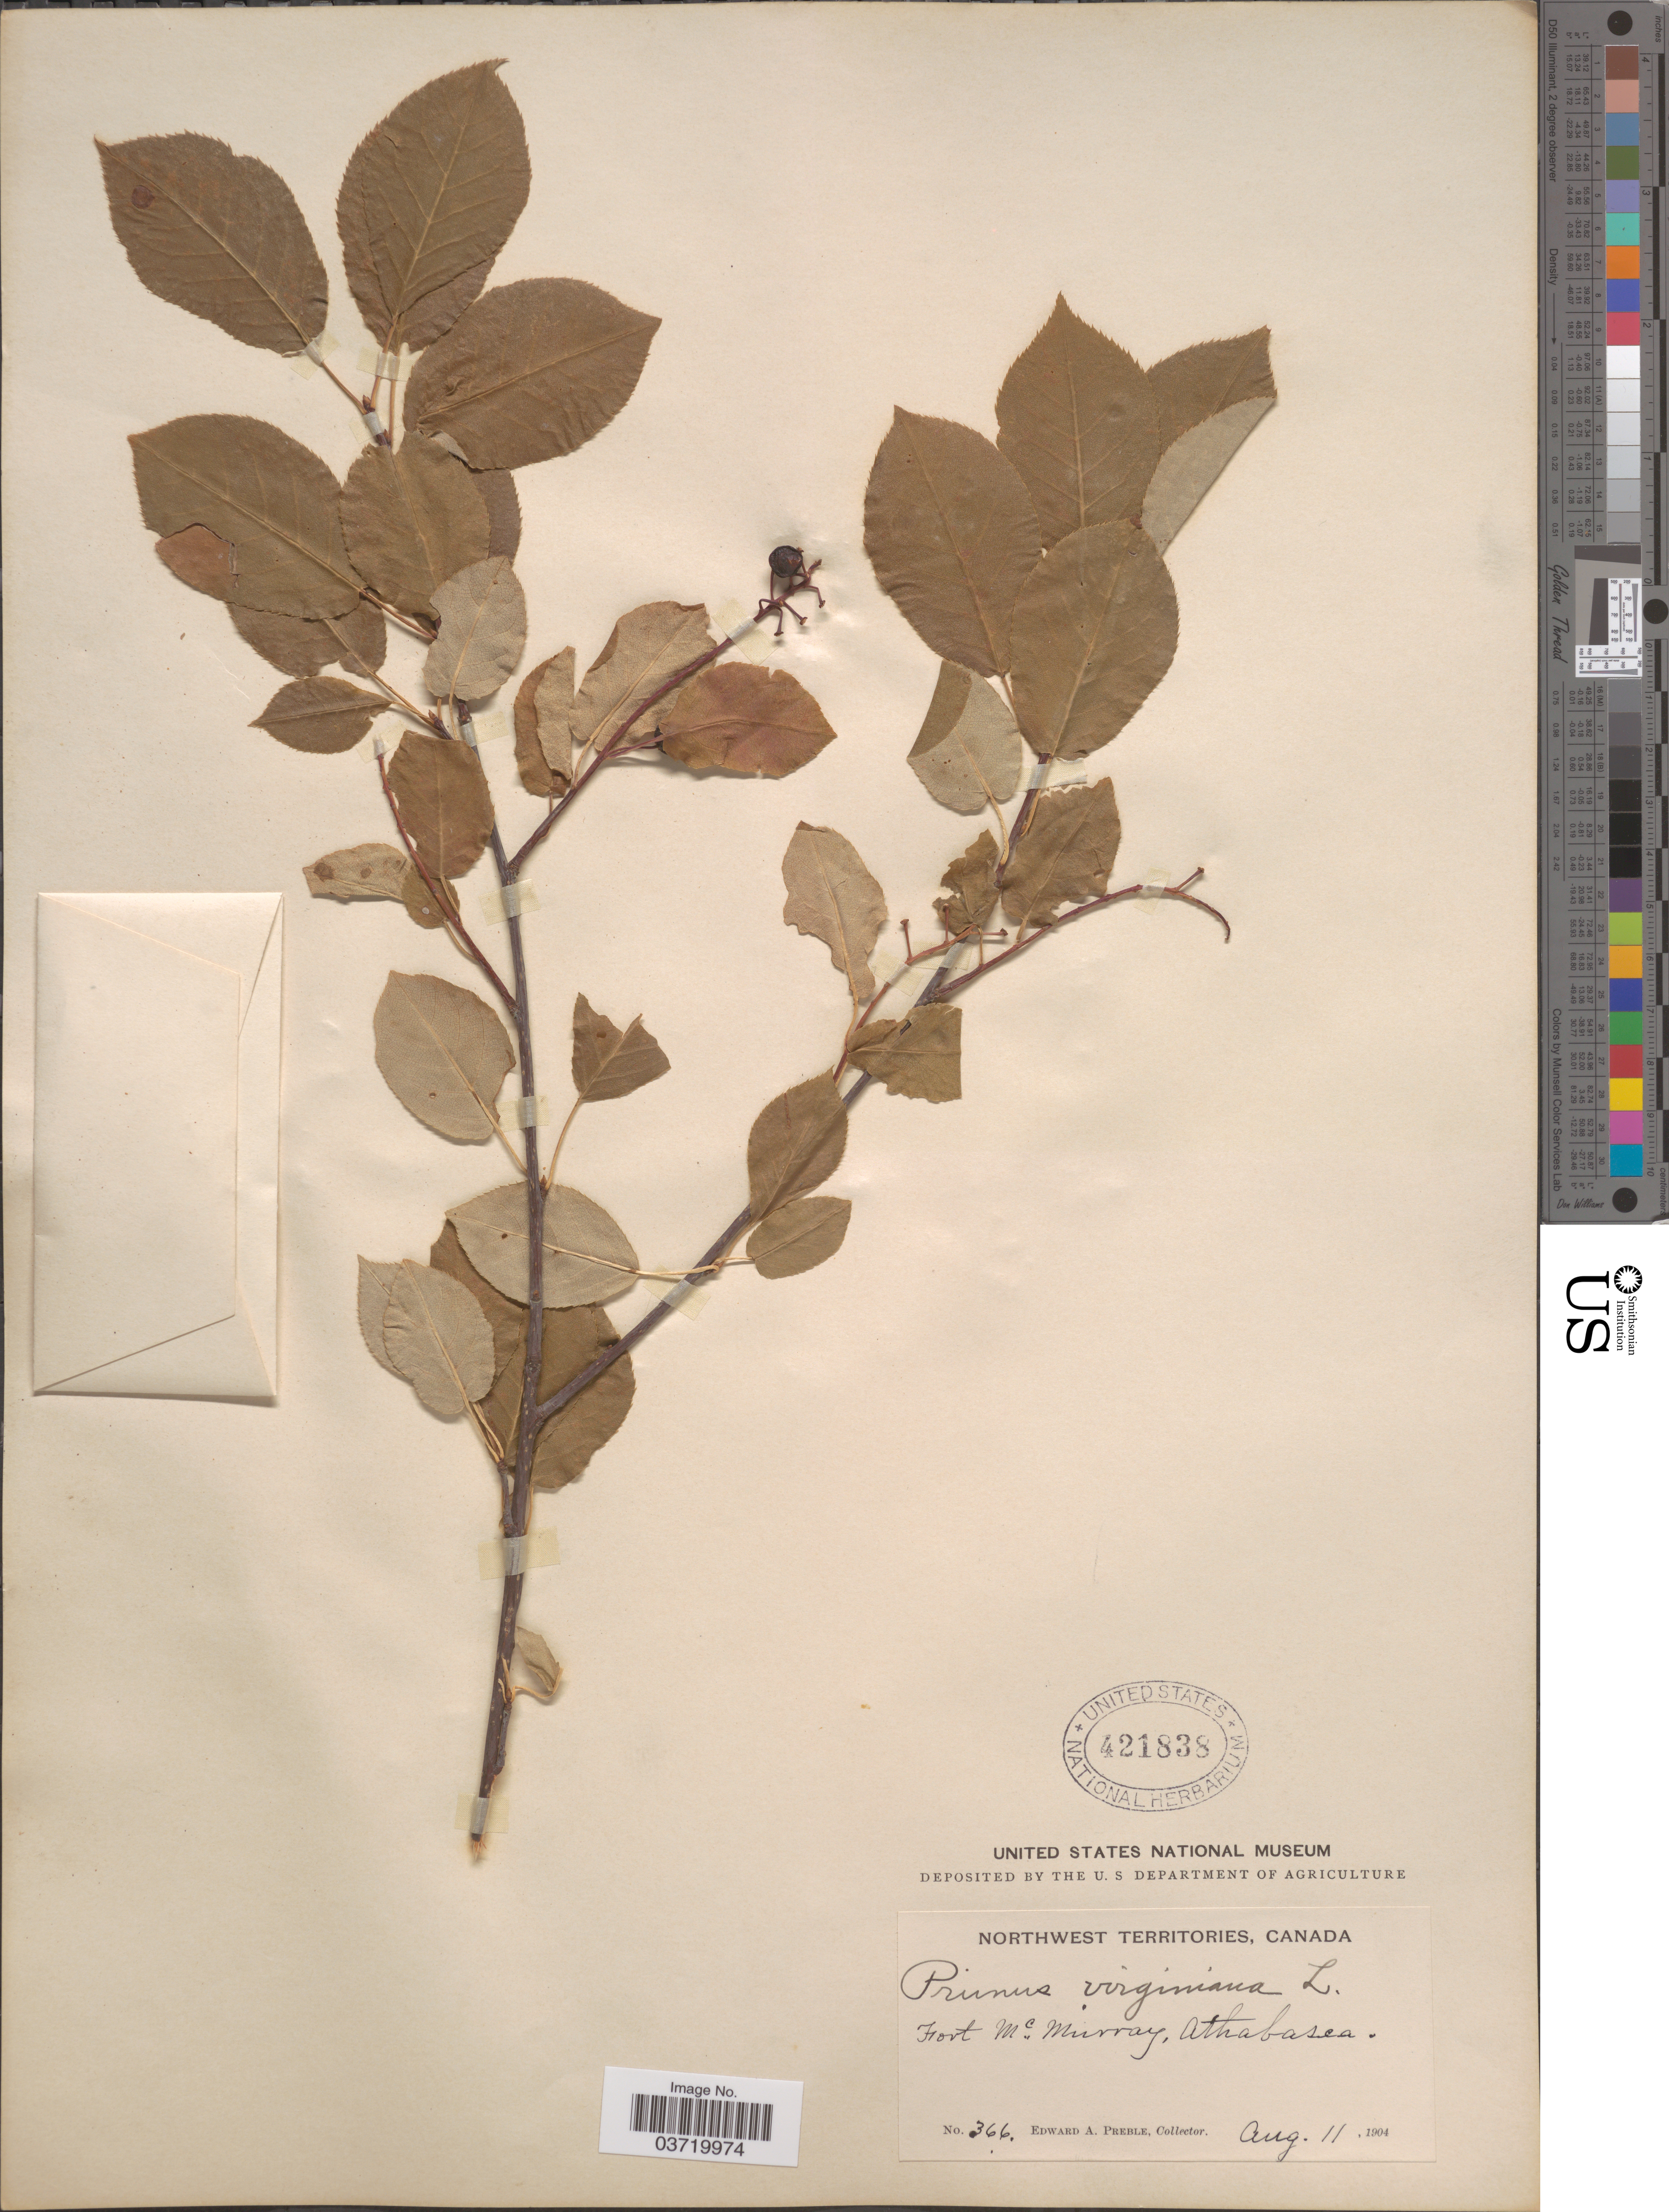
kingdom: Plantae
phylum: Tracheophyta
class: Magnoliopsida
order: Rosales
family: Rosaceae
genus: Prunus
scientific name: Prunus virginiana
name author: L.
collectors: E. Preble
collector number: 366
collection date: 1904-08-11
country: Canada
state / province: Northwest Territories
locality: Fort McMurray, Athabasca.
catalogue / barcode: US 421838